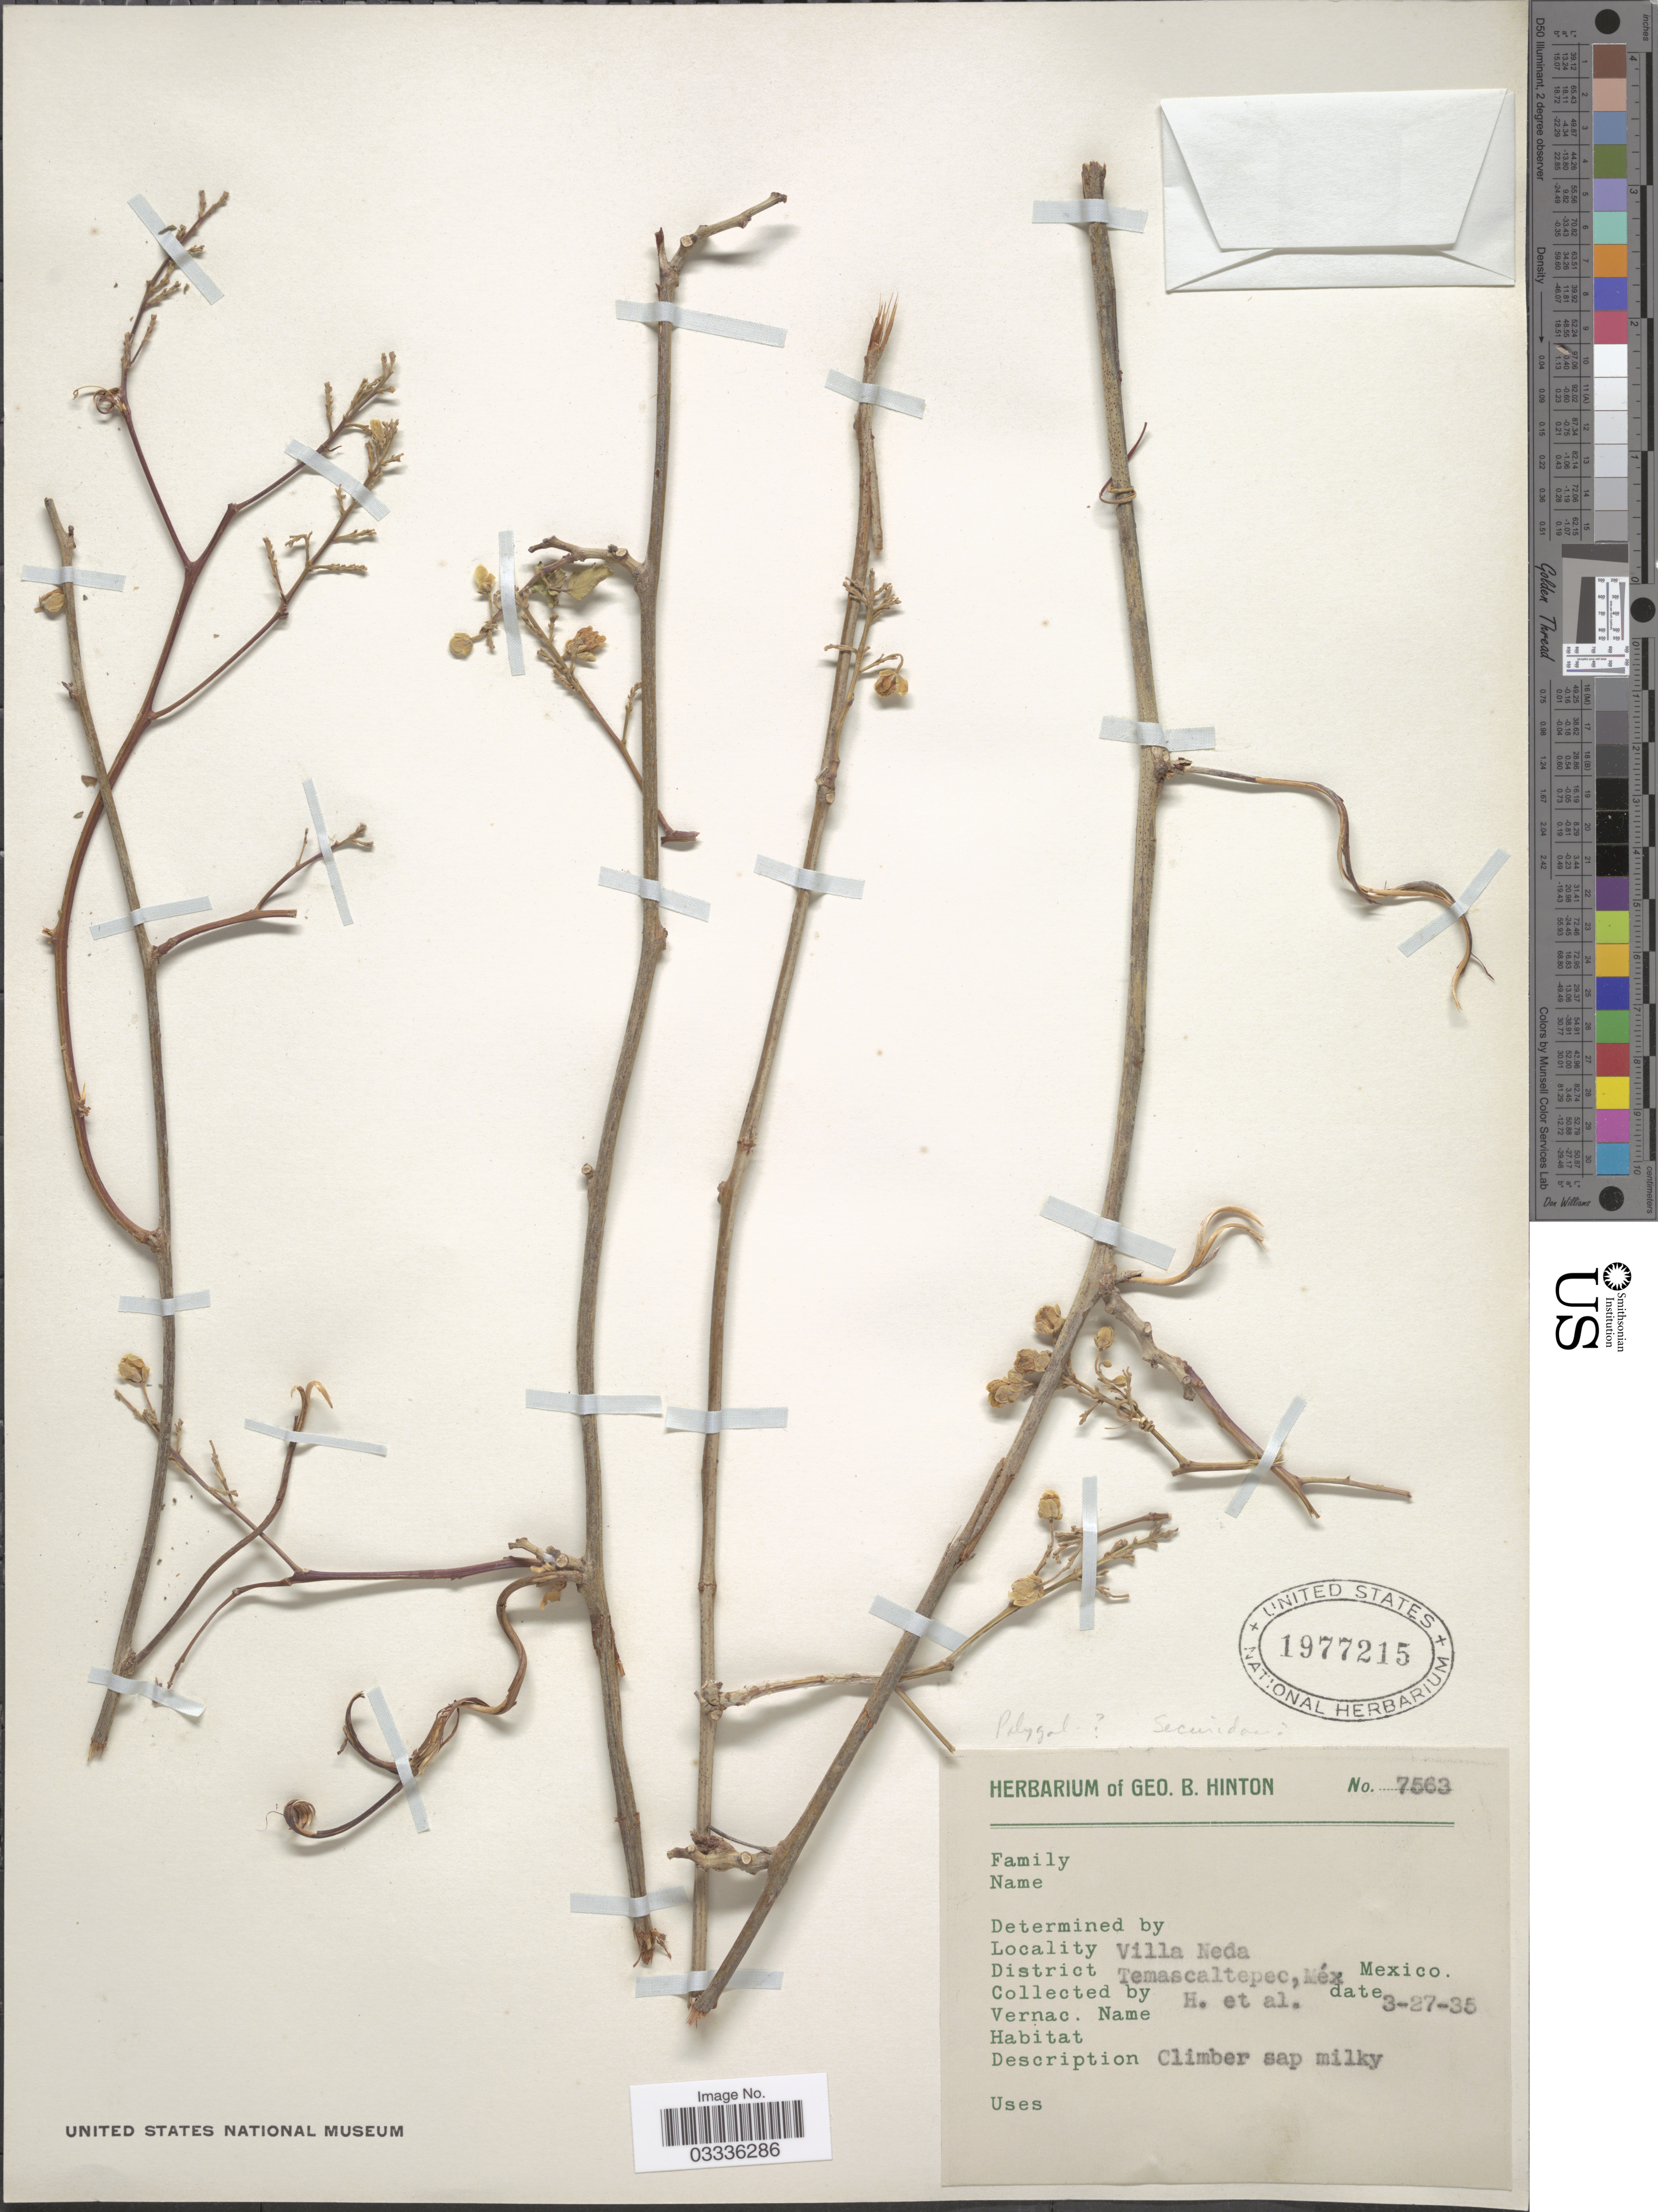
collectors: G. B. Hinton & et al.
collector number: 7563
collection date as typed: Transcribed d/m/y: 27/3/35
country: Mexico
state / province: México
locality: Villa Neda. District Temascaltepec.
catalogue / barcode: US 1977215